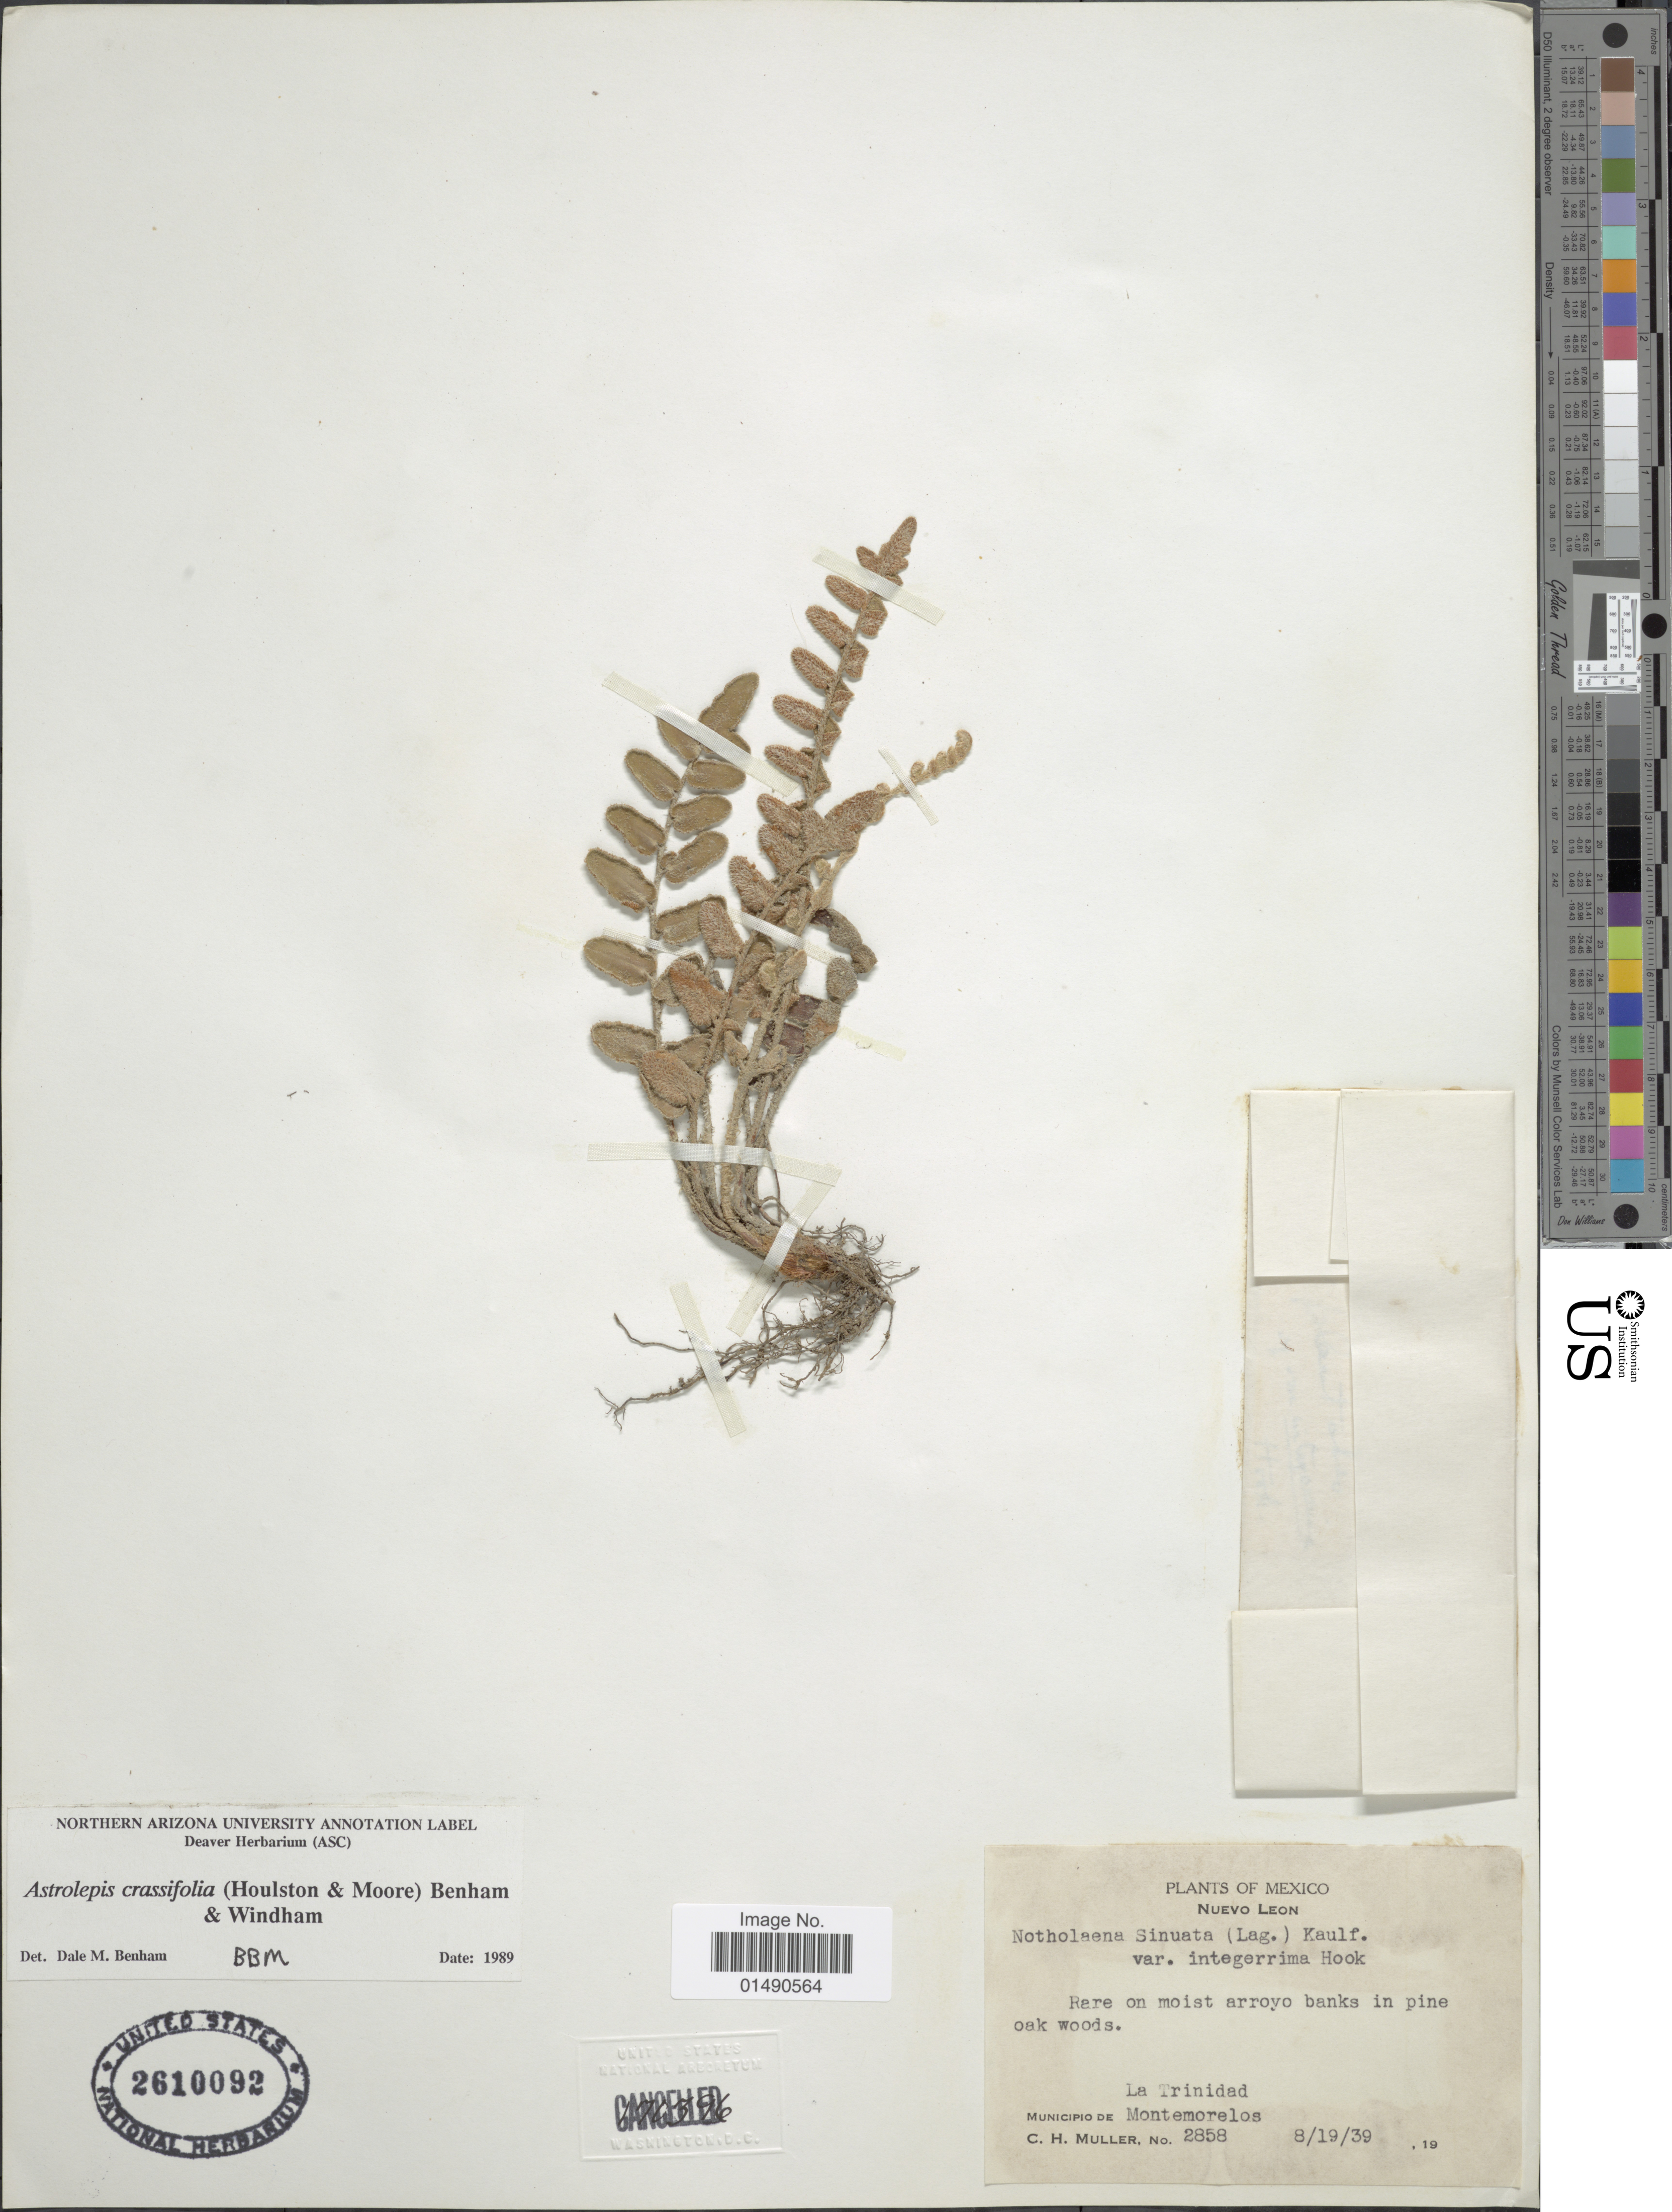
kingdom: Plantae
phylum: Tracheophyta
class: Polypodiopsida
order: Polypodiales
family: Pteridaceae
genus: Astrolepis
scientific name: Astrolepis crassifolia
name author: (Houlston & T. Moore) D.M. Benham & Windham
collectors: C. H. Müller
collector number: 2858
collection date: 1939-08-19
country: Mexico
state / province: Nuevo León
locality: La Trinidad, Municipio de Montemorelos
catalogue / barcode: US 2610092